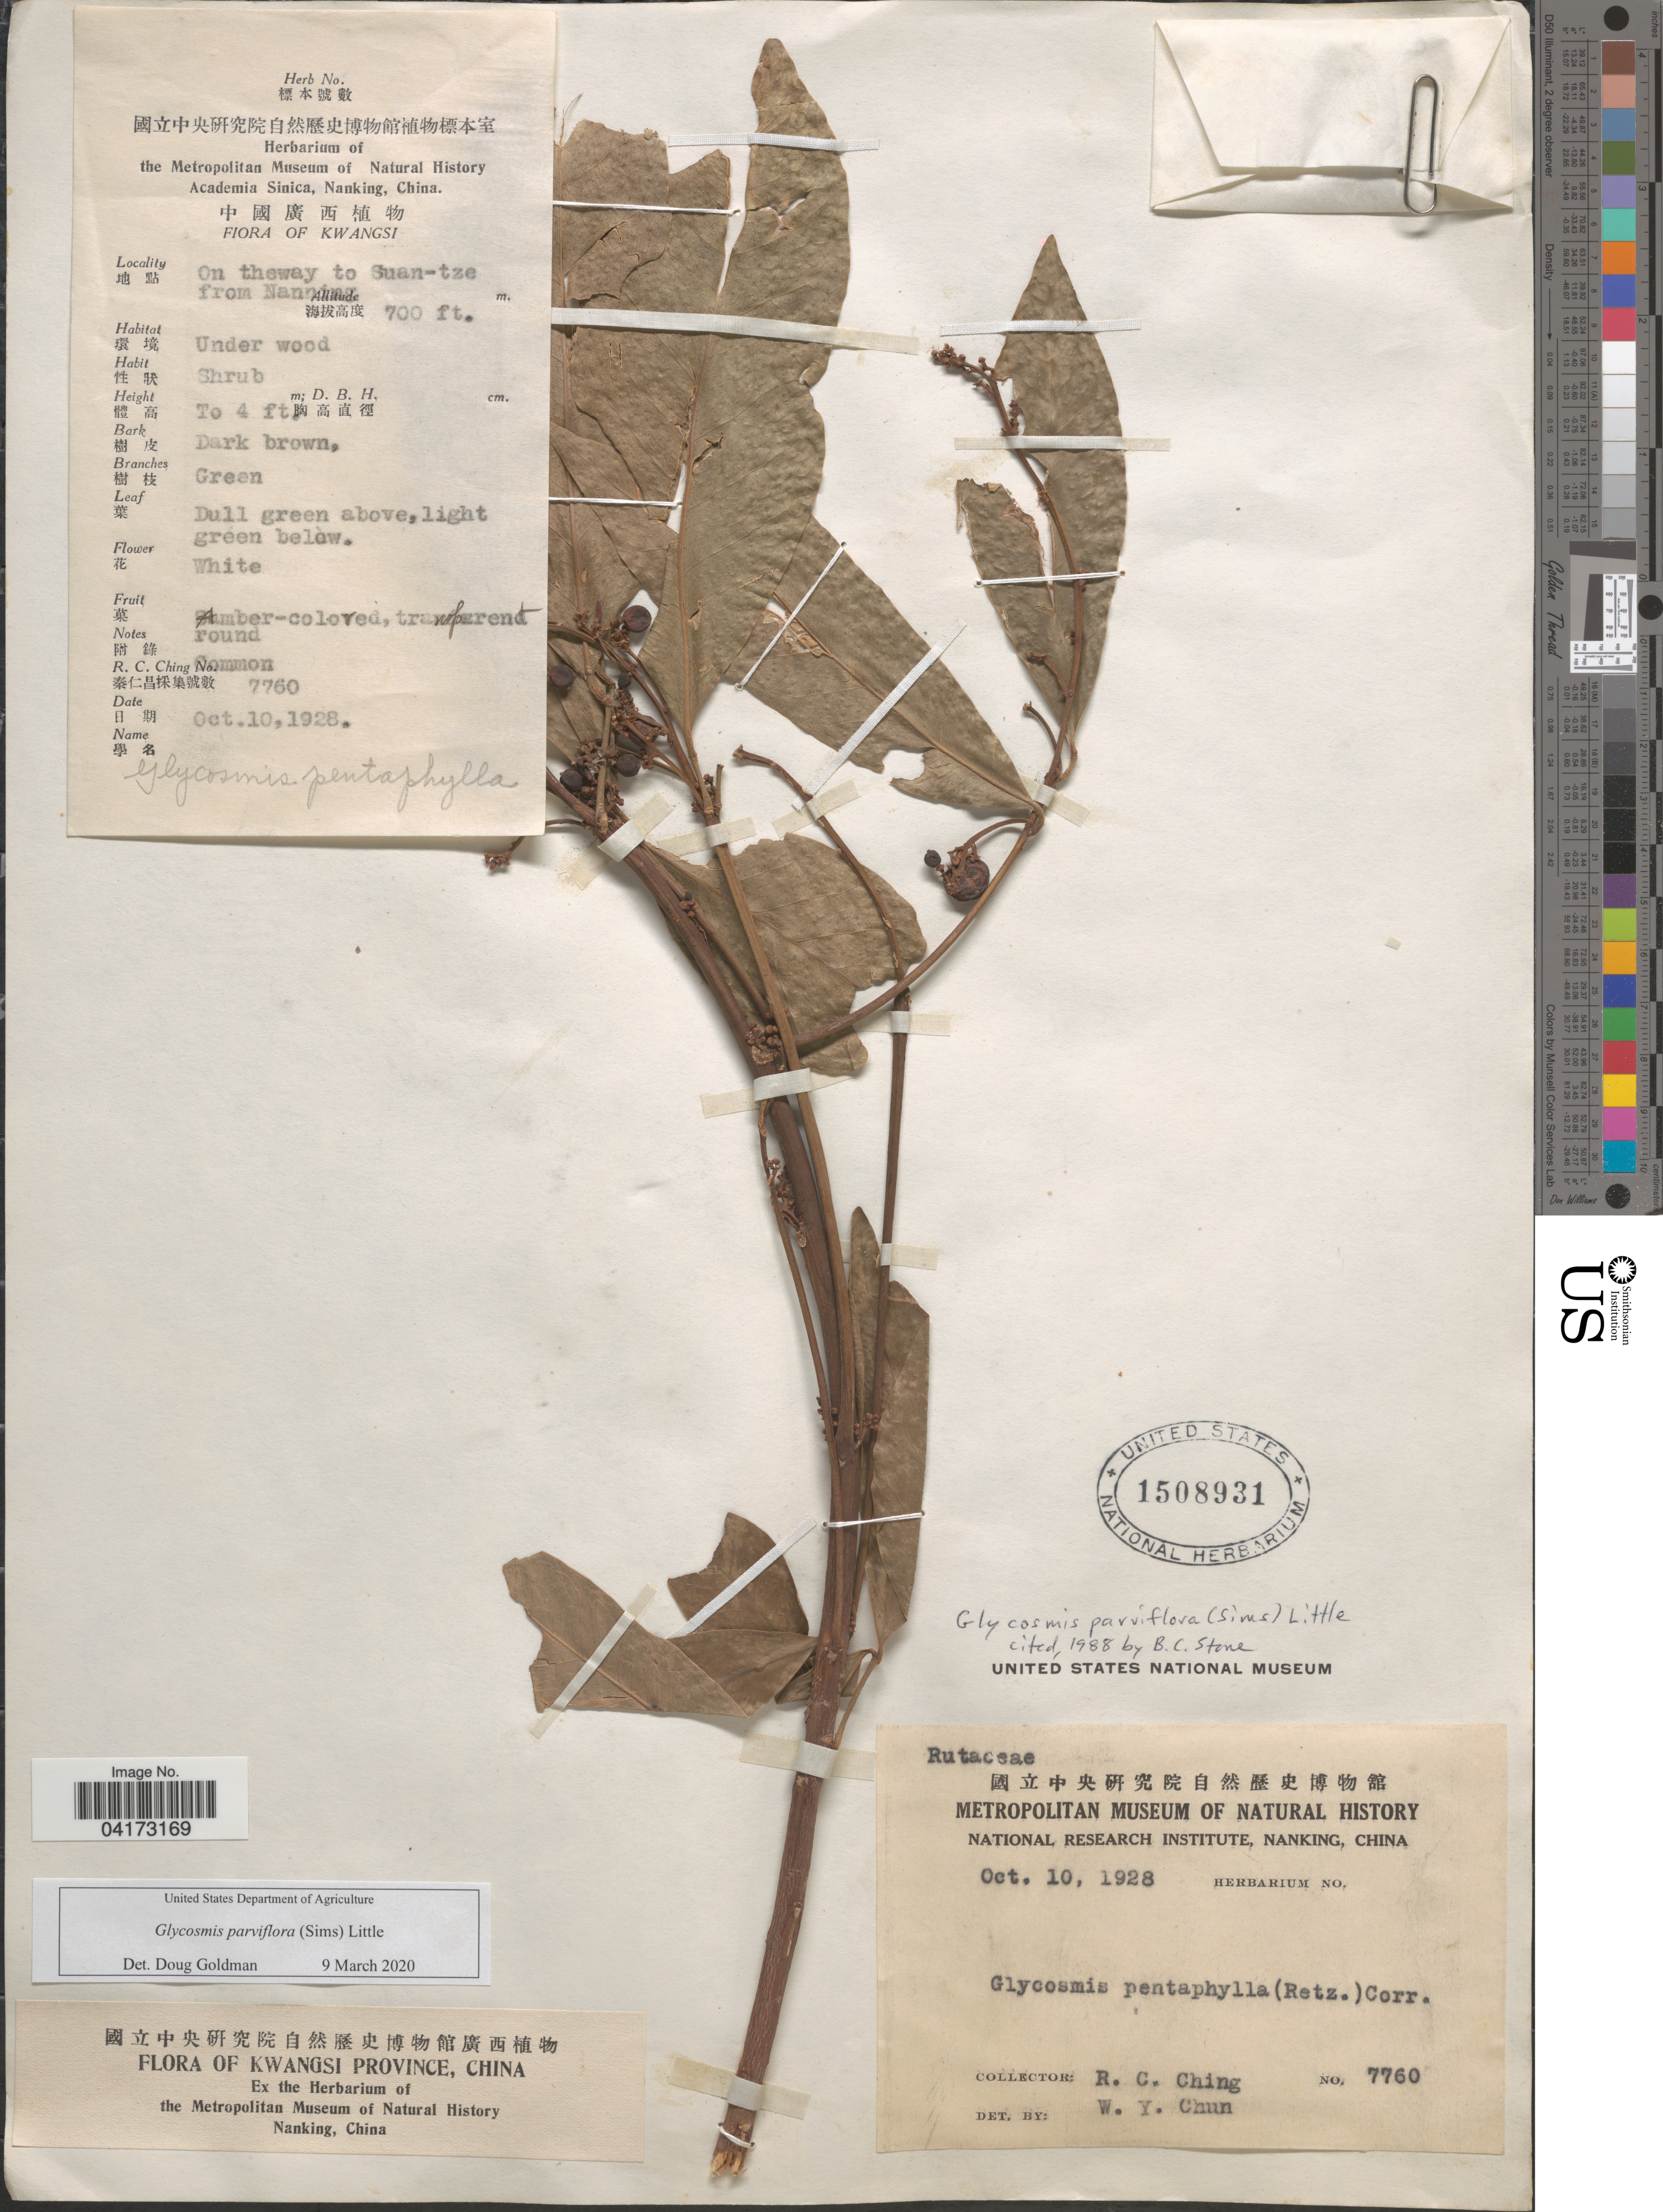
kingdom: Plantae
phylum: Tracheophyta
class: Magnoliopsida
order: Sapindales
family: Rutaceae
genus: Glycosmis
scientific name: Glycosmis parviflora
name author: (Sims) Little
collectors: R. C. Ching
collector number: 7760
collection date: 1928-10-10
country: China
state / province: Guangxi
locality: On theway to Suan-tze from Nanning. Kwangsi Province.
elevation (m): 213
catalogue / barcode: US 1508931